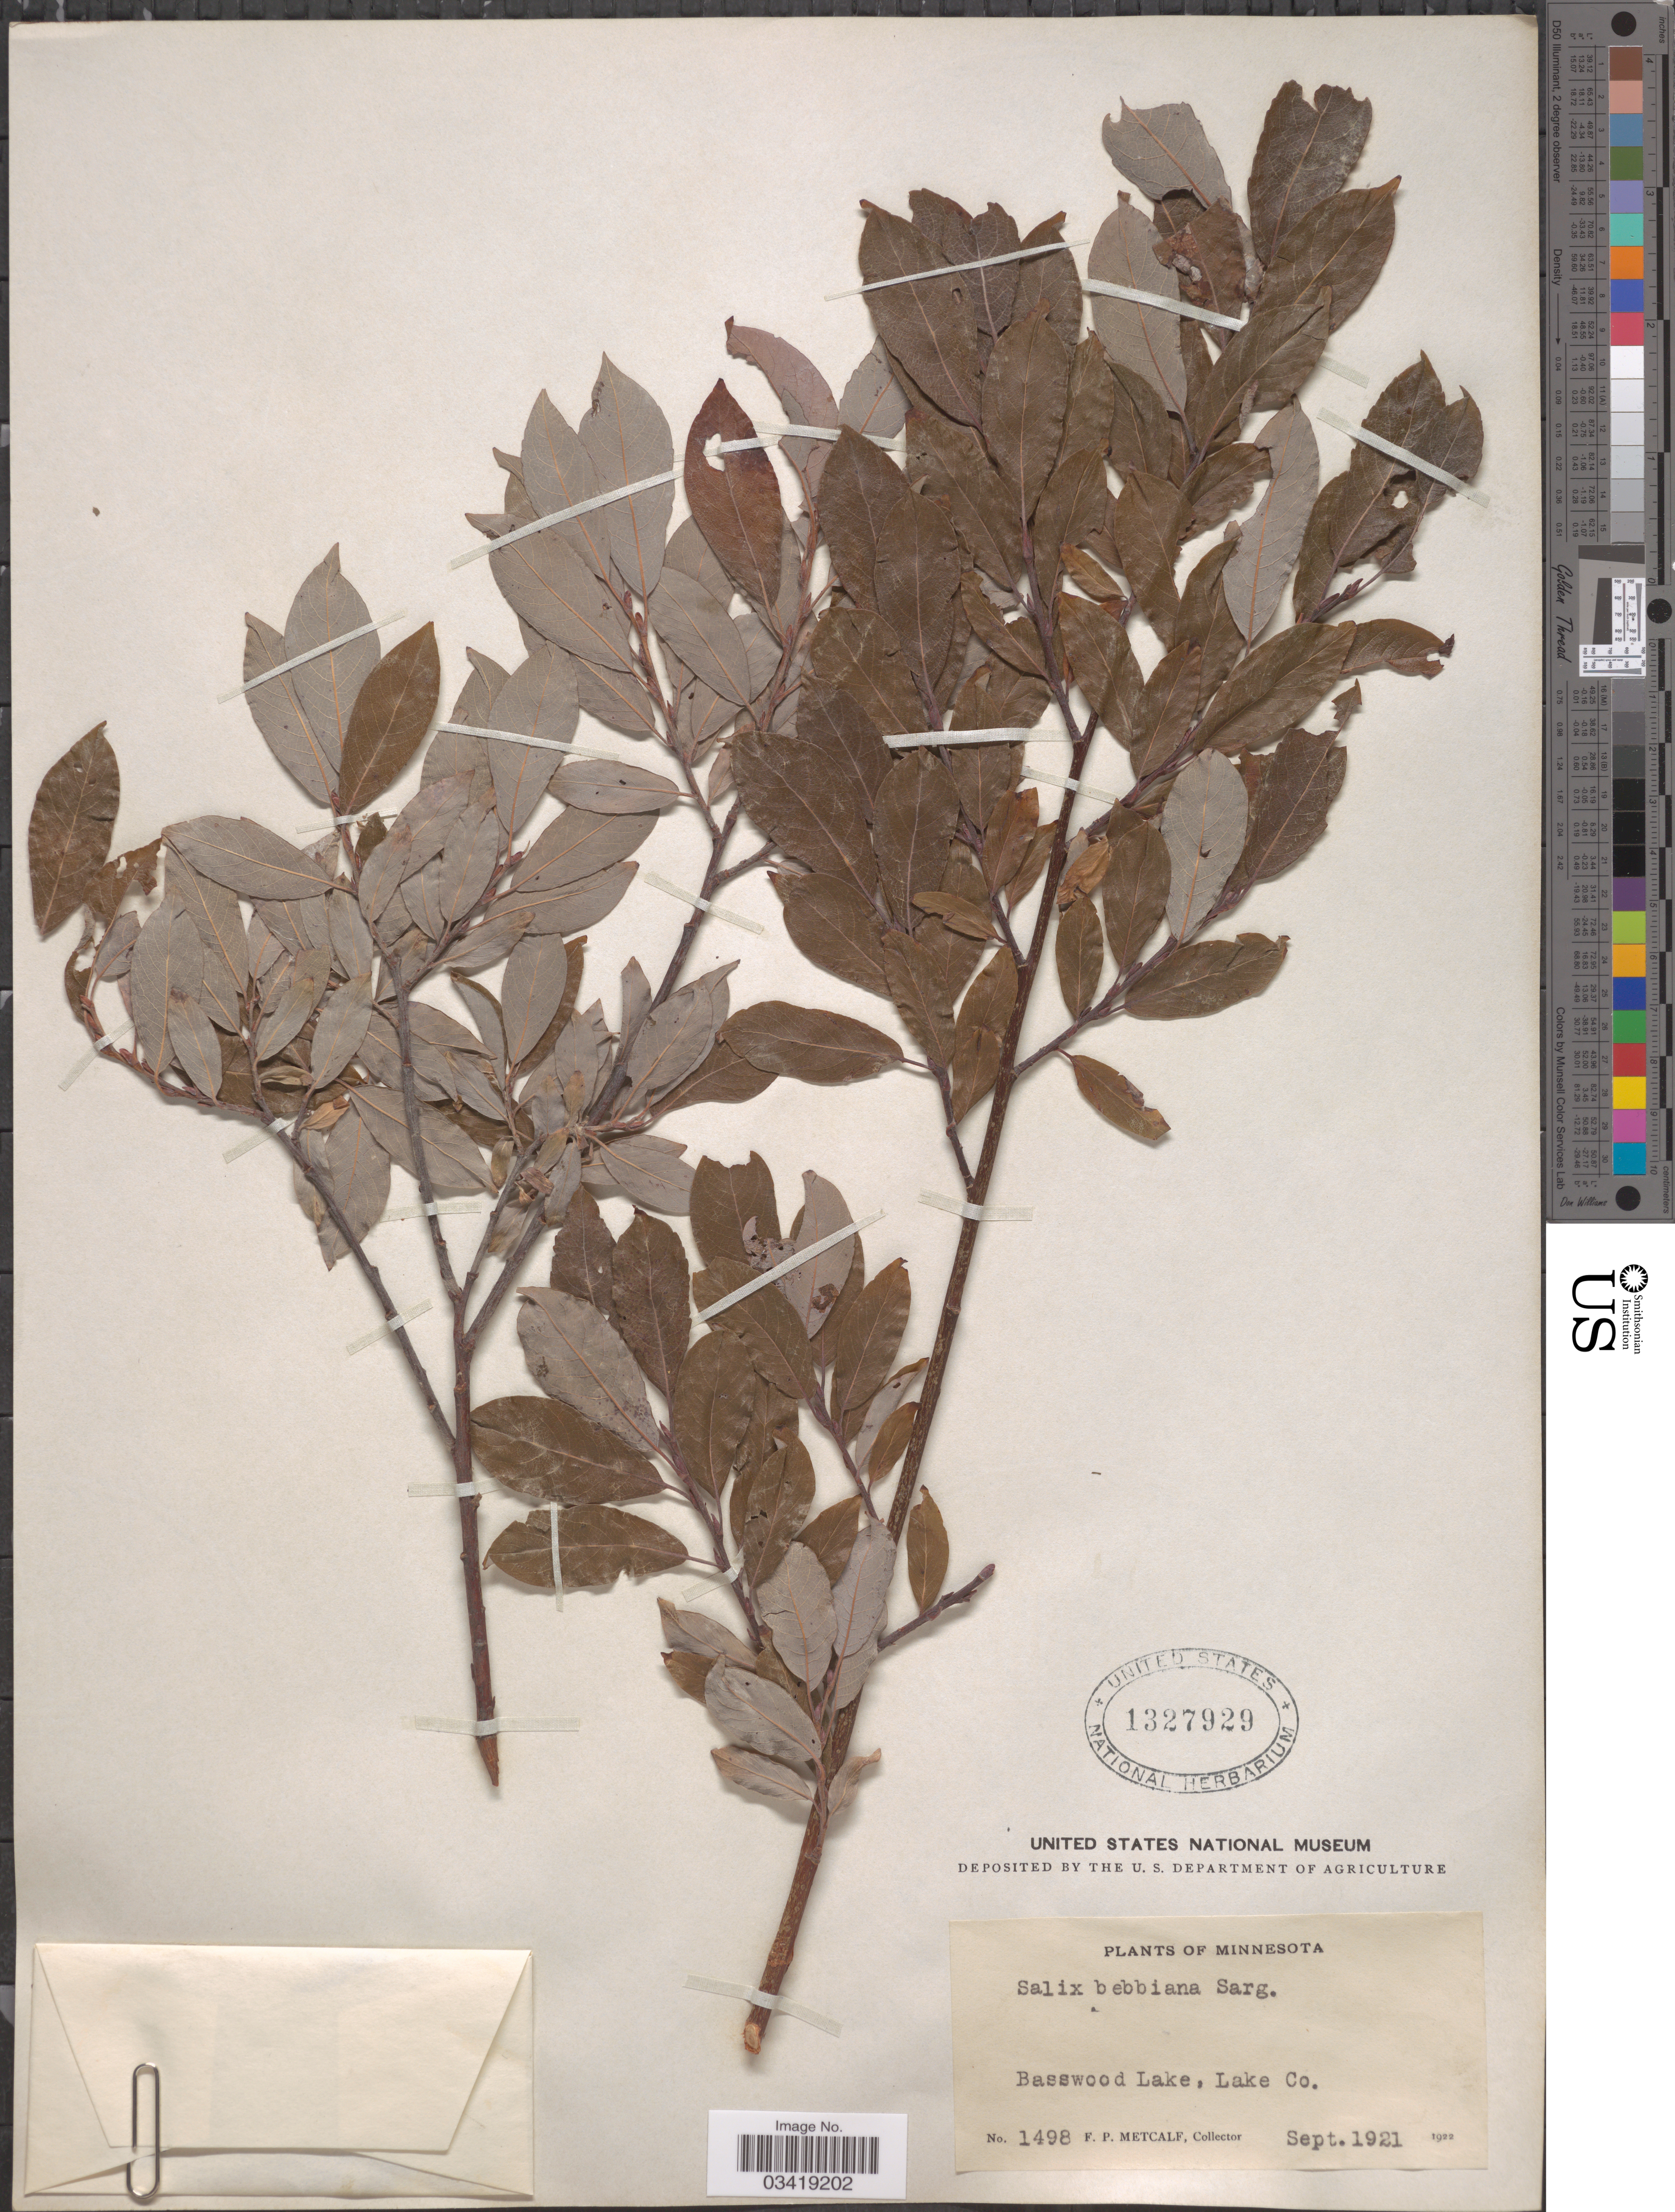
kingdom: Plantae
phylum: Tracheophyta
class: Magnoliopsida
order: Malpighiales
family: Salicaceae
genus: Salix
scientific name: Salix bebbiana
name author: Sarg.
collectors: F. Metcalf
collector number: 1498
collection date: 1921-09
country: United States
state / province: Minnesota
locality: Basswood Lake, Lake Co.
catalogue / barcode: US 1327929